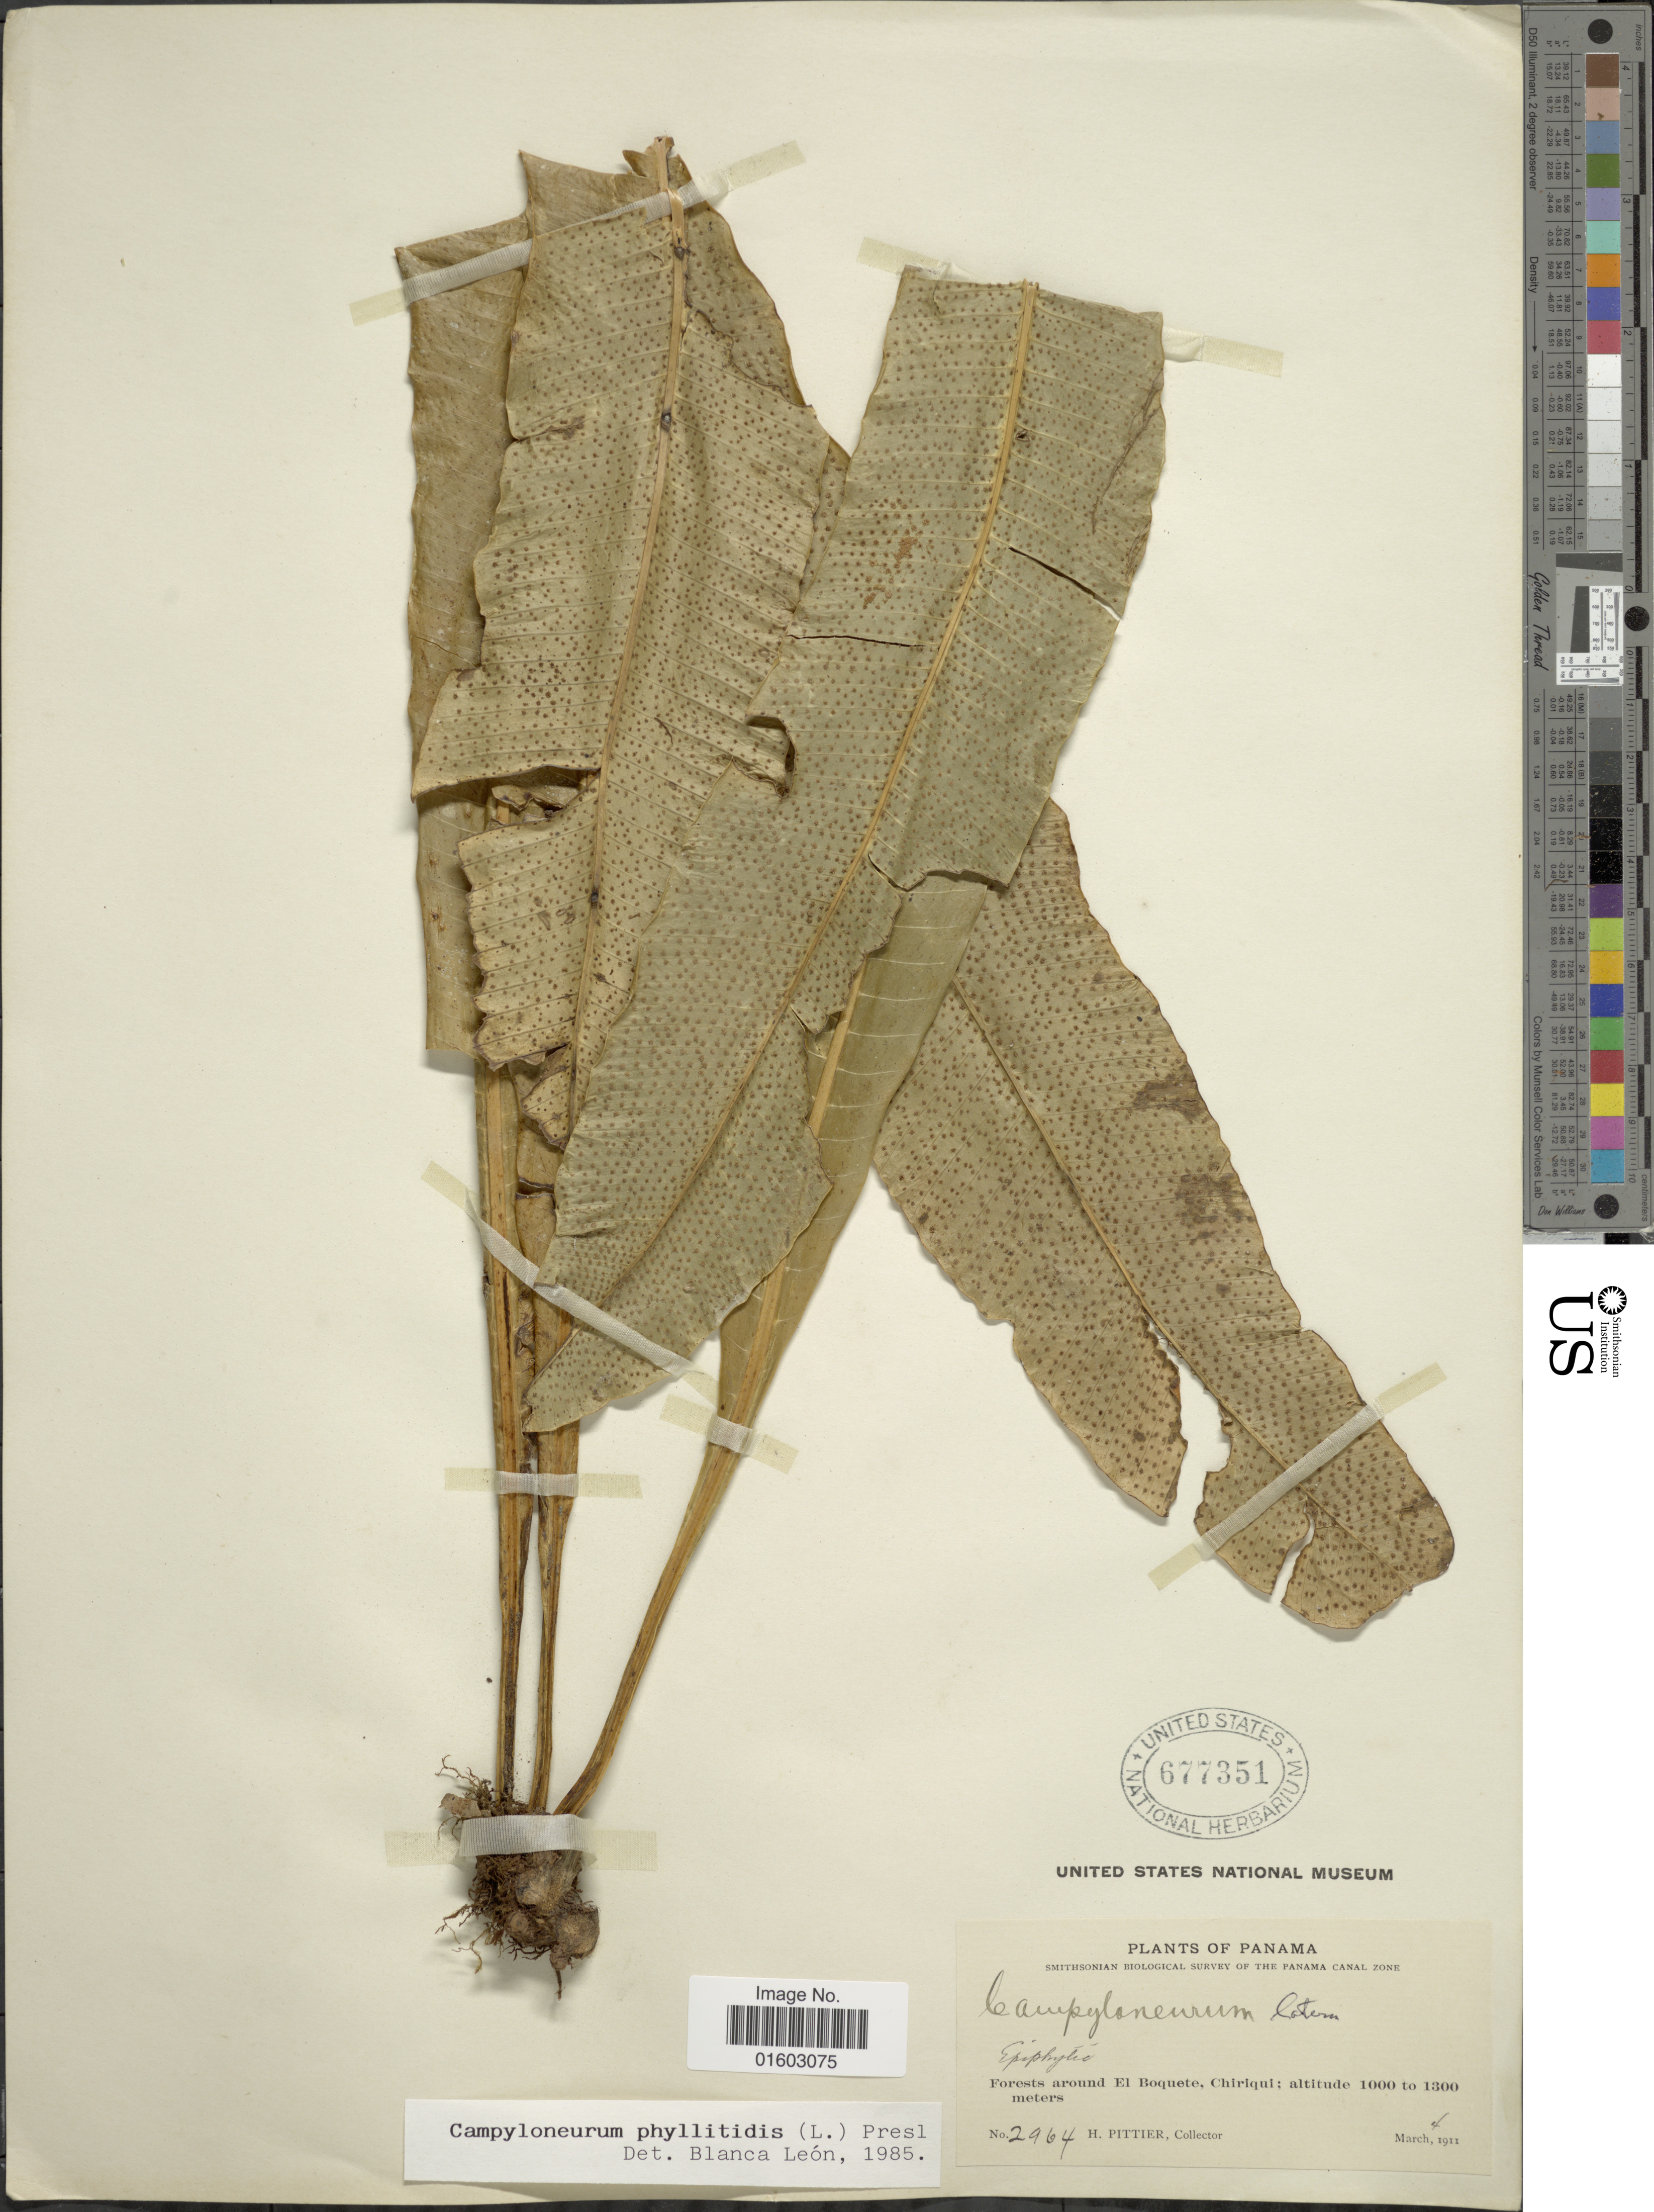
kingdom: Plantae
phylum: Tracheophyta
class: Polypodiopsida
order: Polypodiales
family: Polypodiaceae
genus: Campyloneurum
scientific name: Campyloneurum latum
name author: T. Moore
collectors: H. F. Pittier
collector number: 2964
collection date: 1911-03-04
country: Panama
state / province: Chiriqui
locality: Forests around El Boquete, Chirique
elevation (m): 1000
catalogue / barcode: US 67735